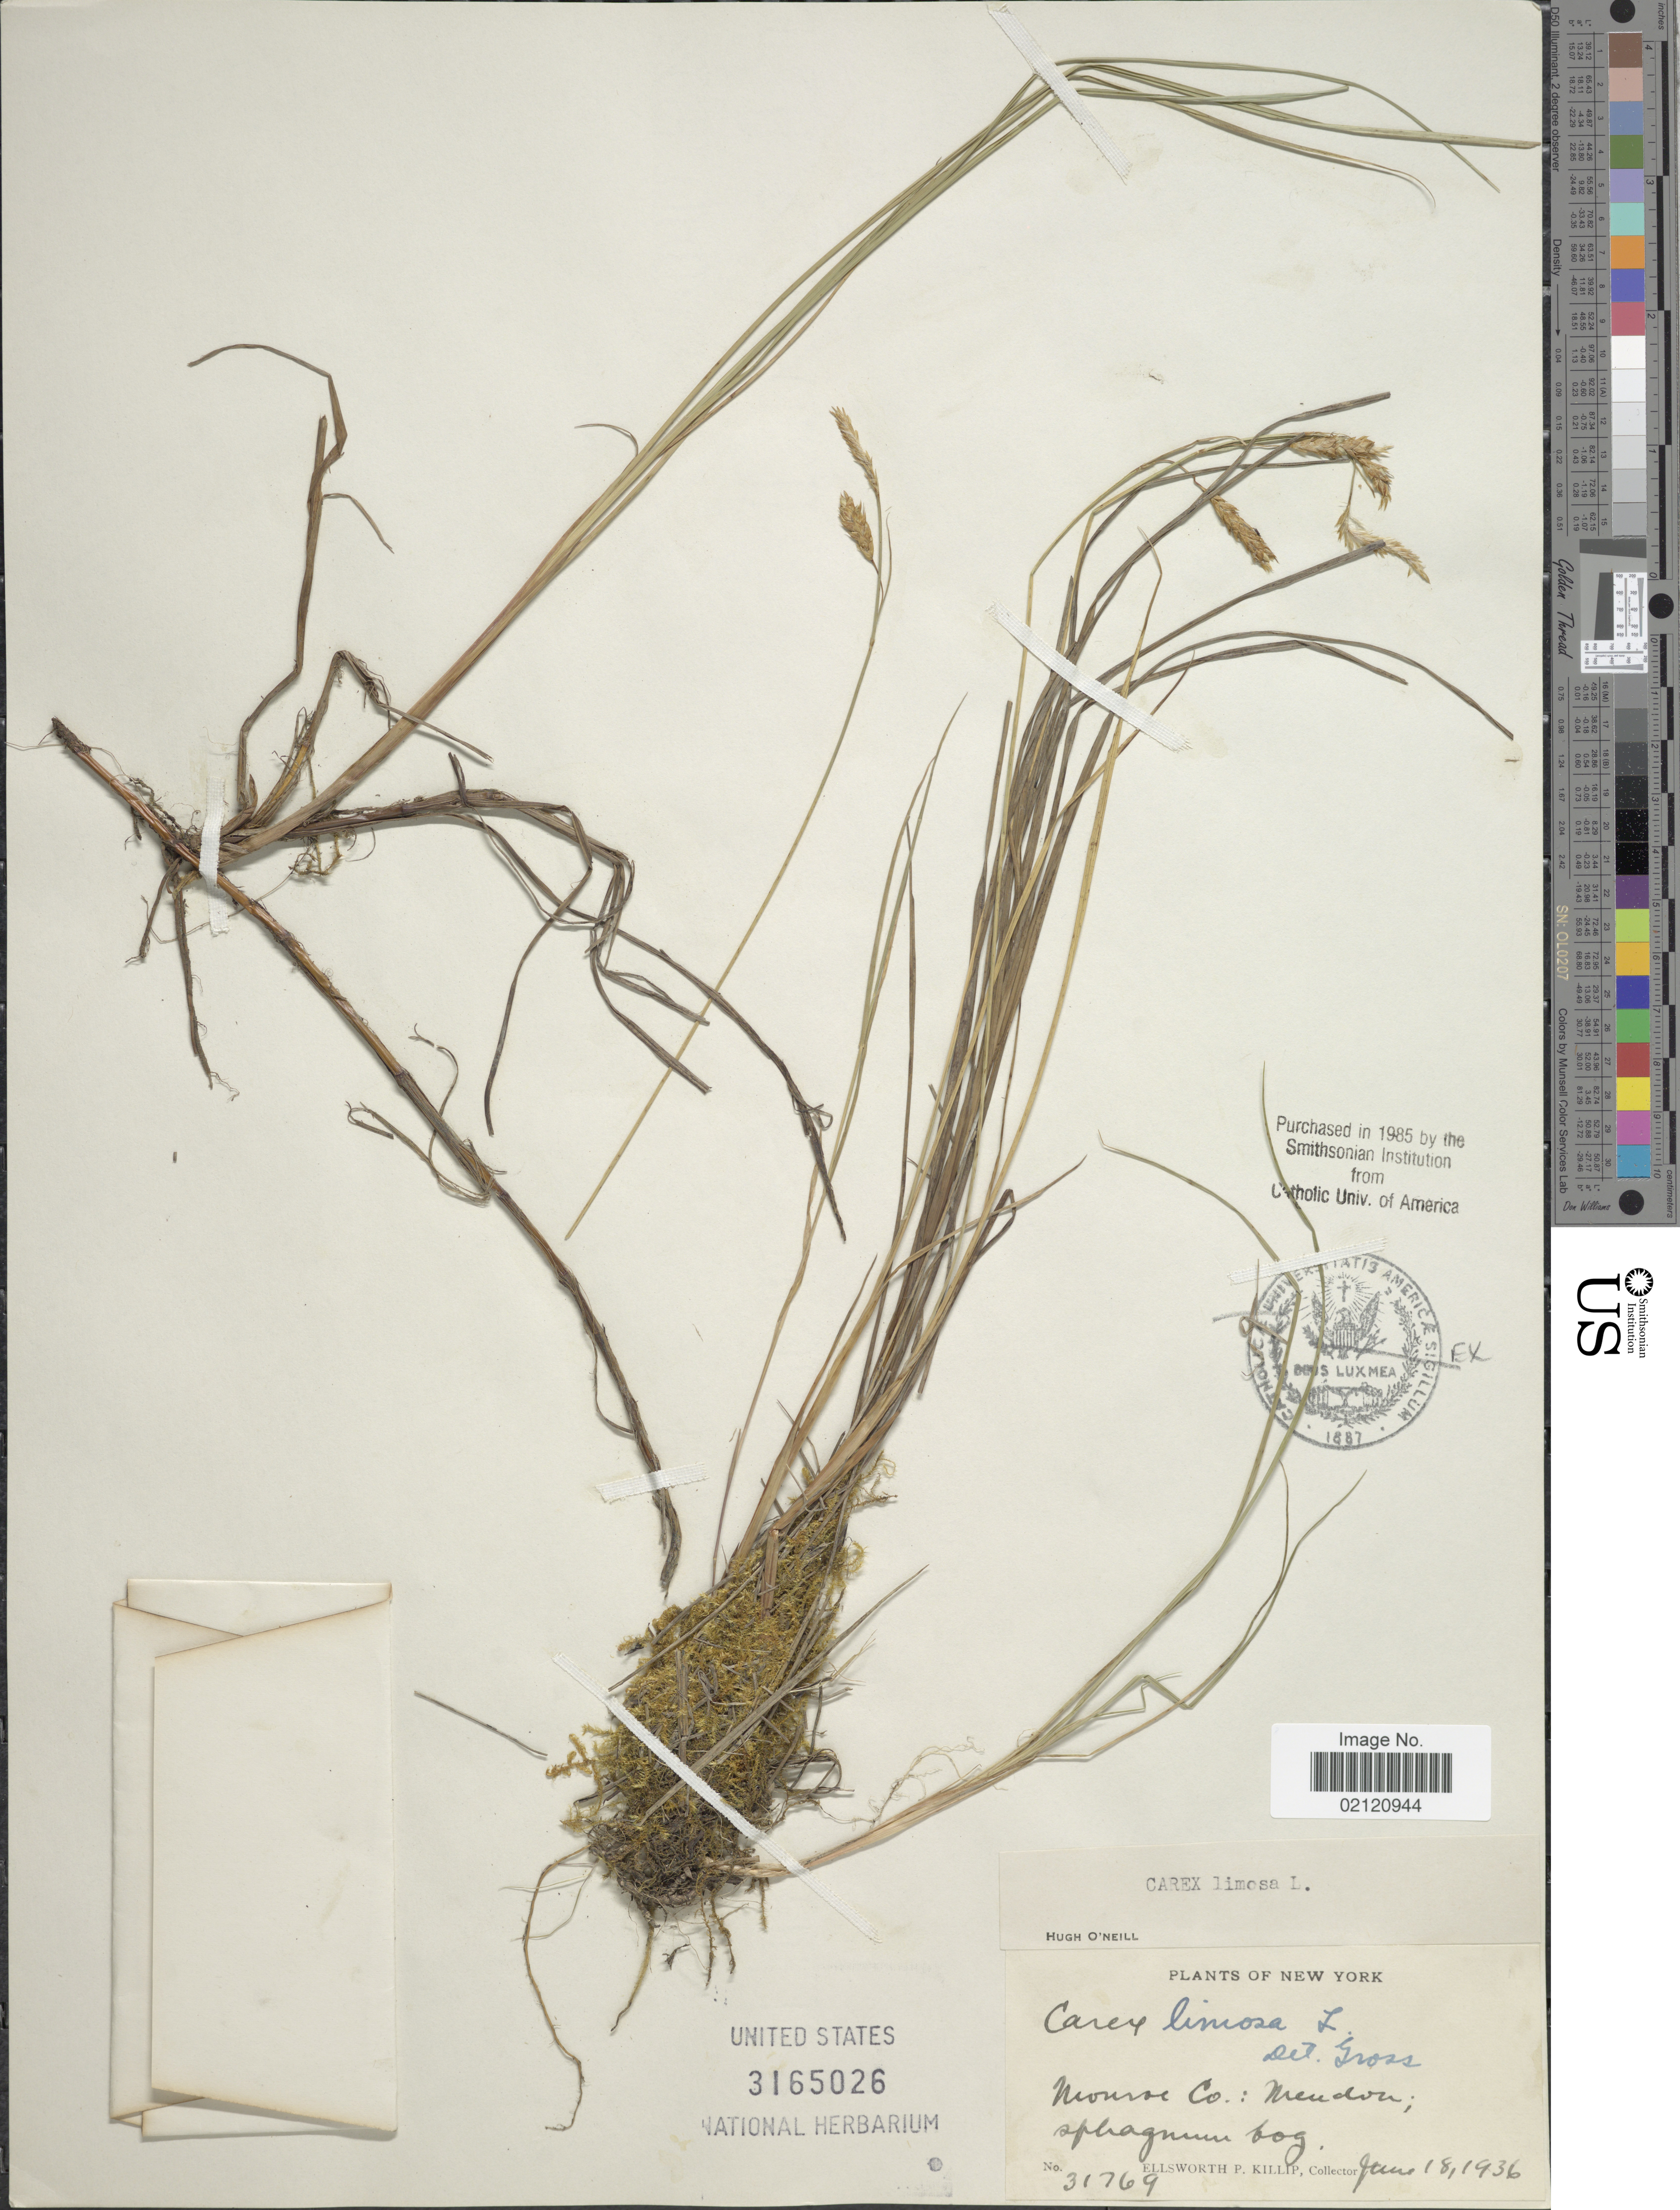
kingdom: Plantae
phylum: Tracheophyta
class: Liliopsida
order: Poales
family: Cyperaceae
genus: Carex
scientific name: Carex limosa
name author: L.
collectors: E. P. Killip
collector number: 31769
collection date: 1936-06-18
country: United States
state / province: New York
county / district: Monroe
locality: Mendon.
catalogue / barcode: US 3165026